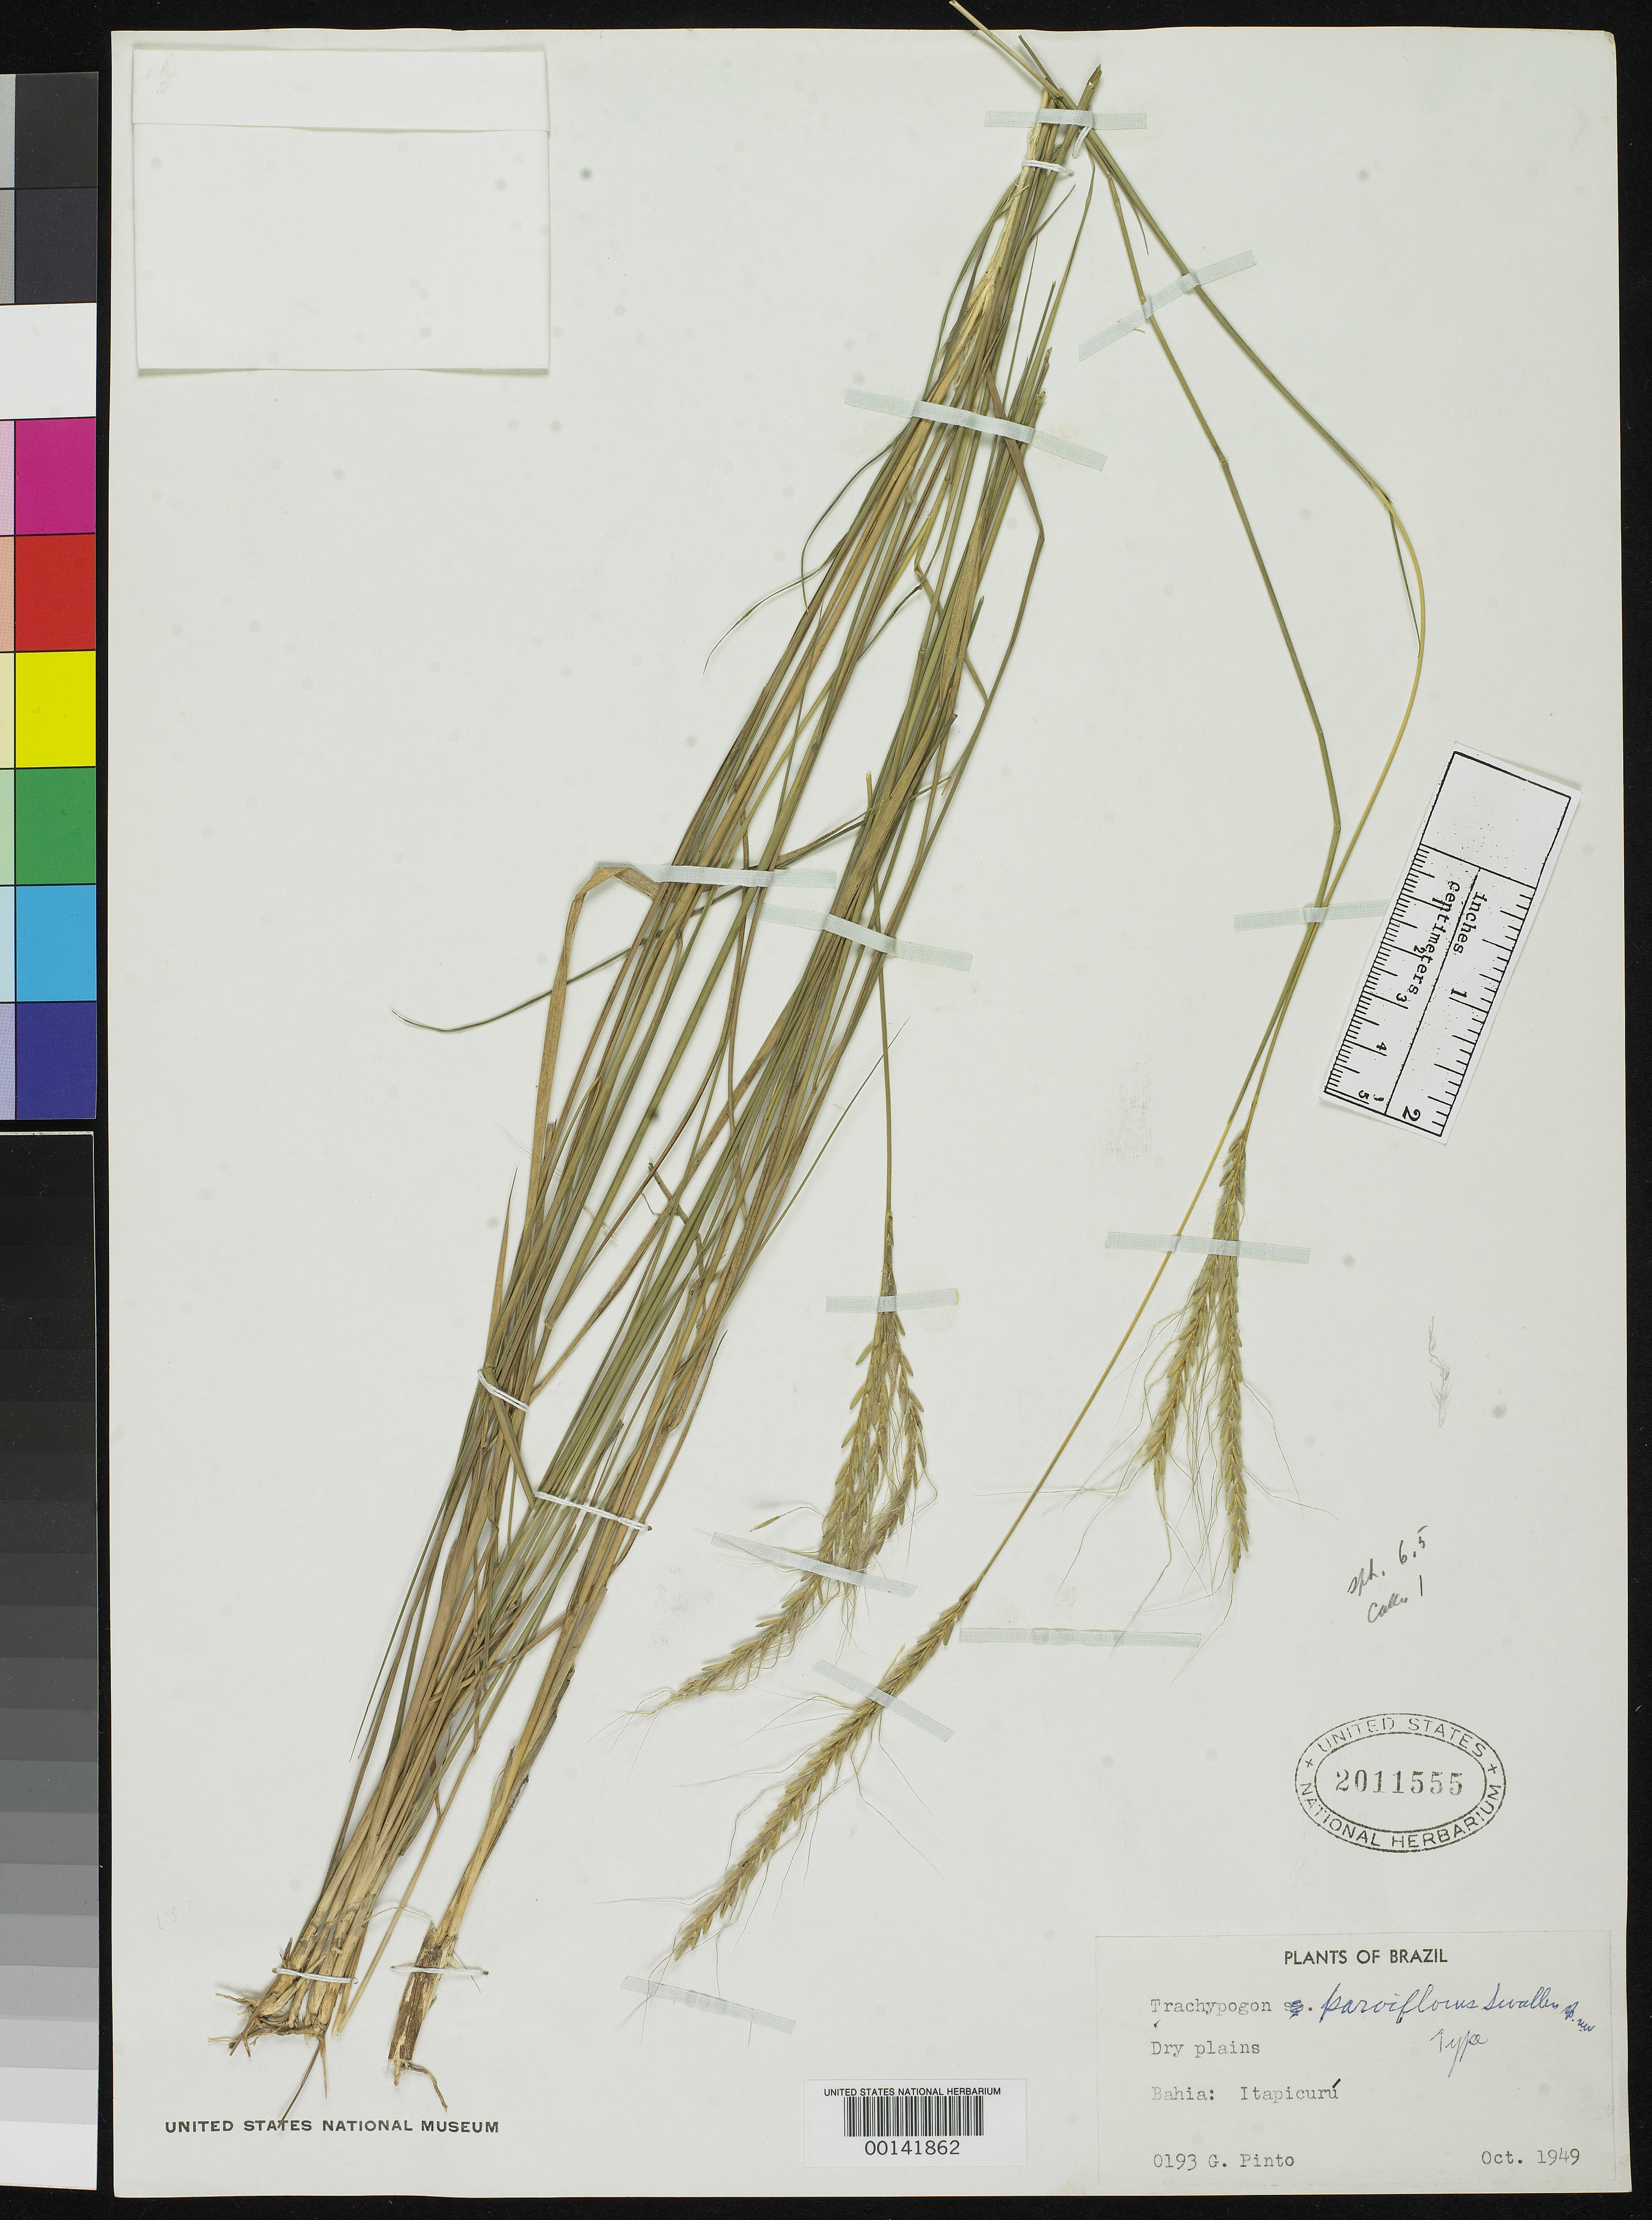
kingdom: Plantae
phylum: Tracheophyta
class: Liliopsida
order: Poales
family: Poaceae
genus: Trachypogon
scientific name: Trachypogon parviflorus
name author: Swallen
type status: Holotype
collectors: G. Pinto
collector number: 0193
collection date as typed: Oct 1949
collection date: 1949-10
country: Brazil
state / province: Bahia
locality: North of Esplanda city on road to Jaquera.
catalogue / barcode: US 2011555